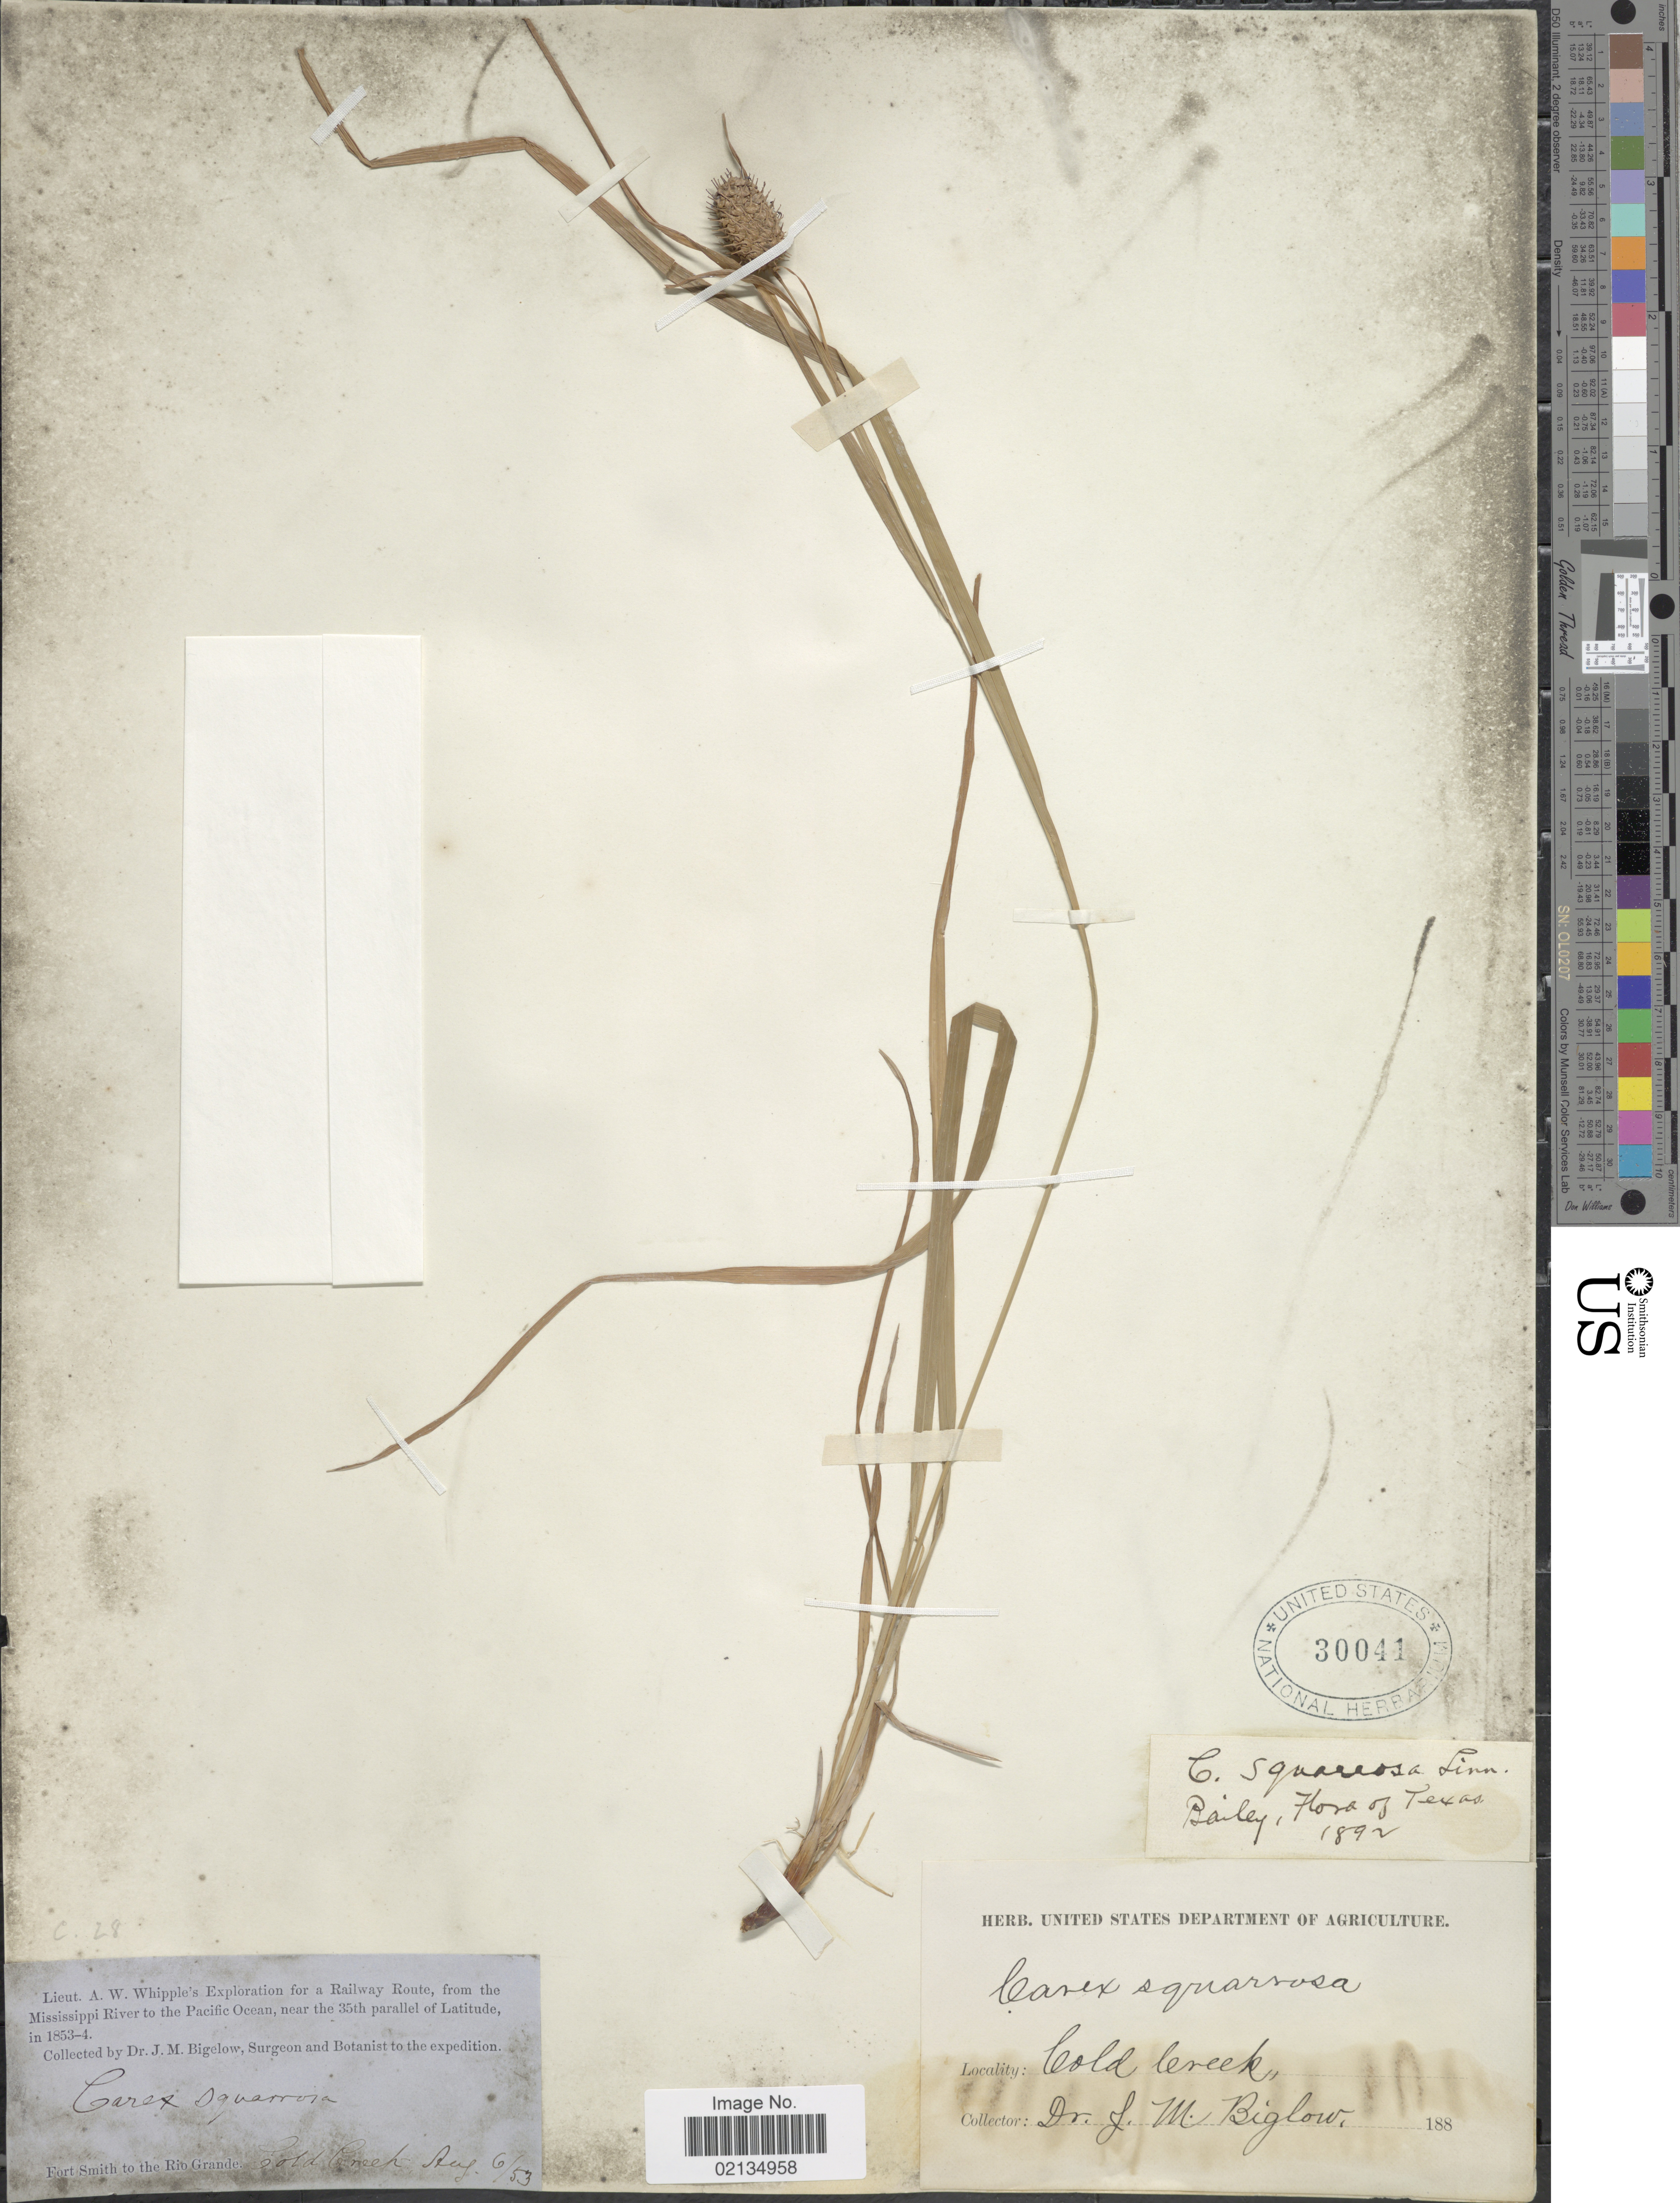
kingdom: Plantae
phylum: Tracheophyta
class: Liliopsida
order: Poales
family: Cyperaceae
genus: Carex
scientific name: Carex squarrosa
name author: L.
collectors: J. M. Bigelow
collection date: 1853-08-06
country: United States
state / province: Texas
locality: From the Mississippi River to the Pacific Ocean, near the 35th parallel, Fort Smith to the Rio Grande. Gold Creek. Bailey, Texas.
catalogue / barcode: US 30041